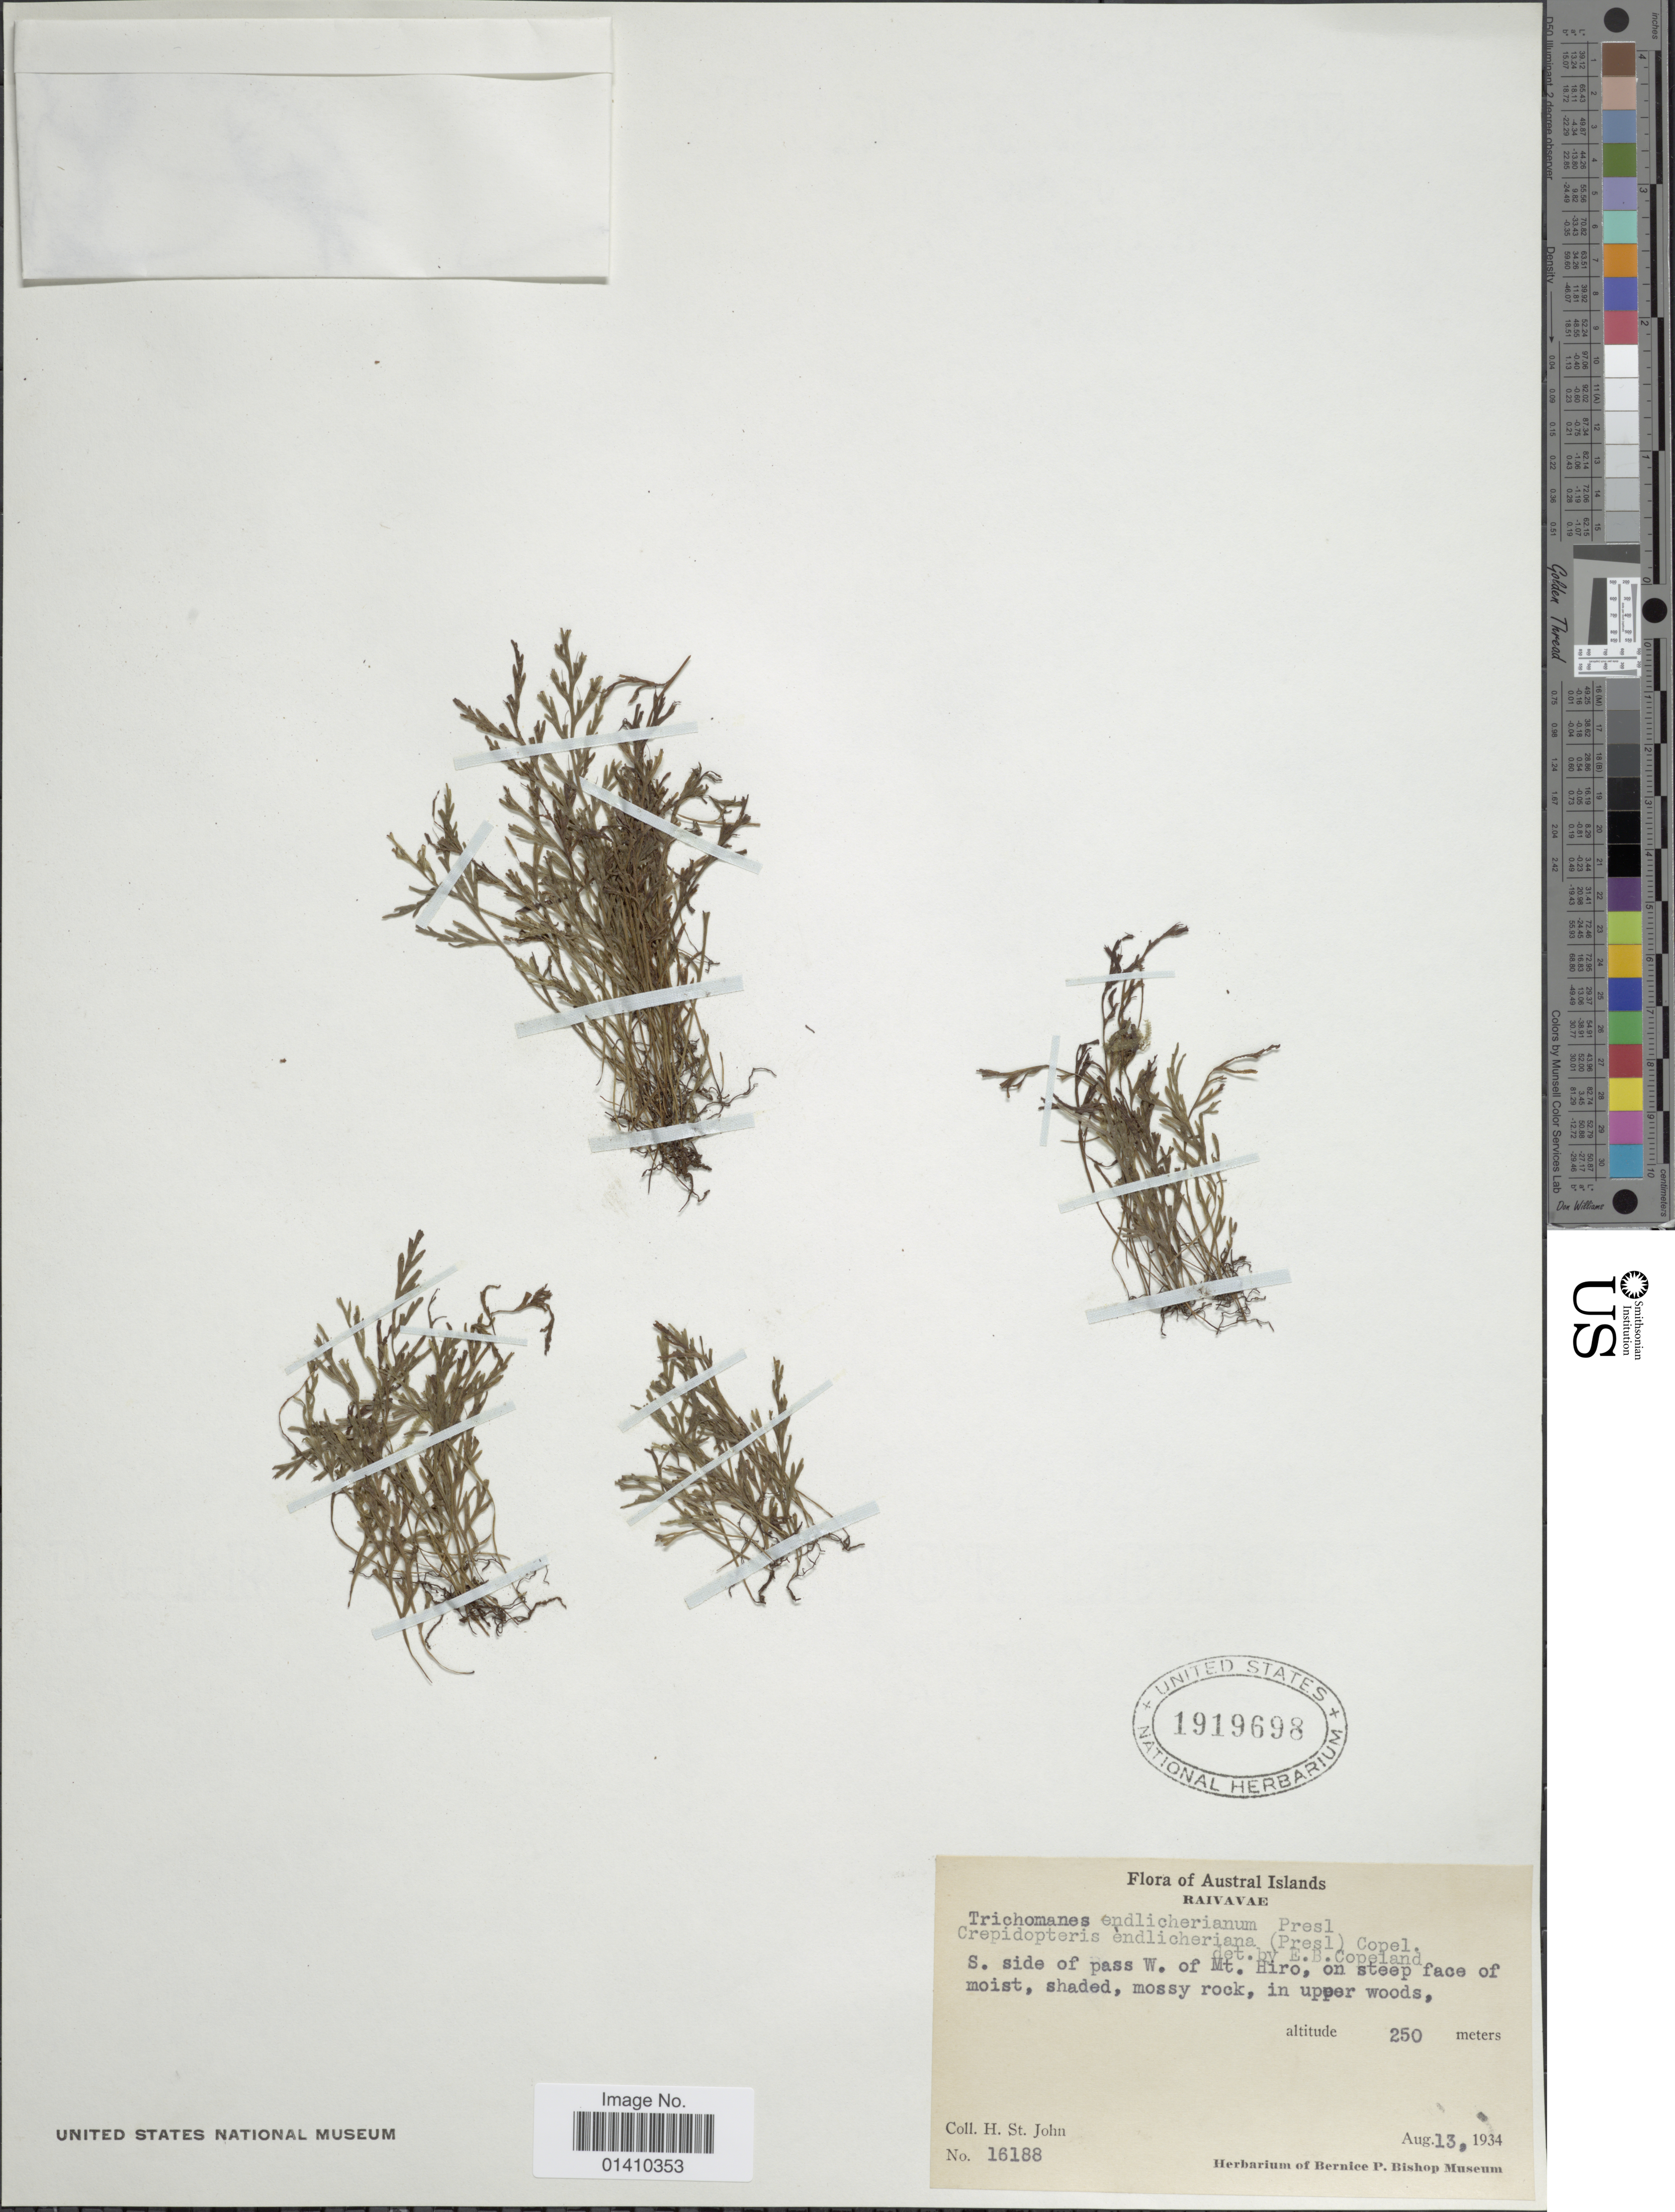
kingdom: Plantae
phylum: Tracheophyta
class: Polypodiopsida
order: Hymenophyllales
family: Hymenophyllaceae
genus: Polyphlebium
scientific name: Polyphlebium endlicherianum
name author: (C. Presl) Ebihara & K. Iwats.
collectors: H. St. John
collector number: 16188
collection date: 1934-08-13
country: French Polynesia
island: Raivavae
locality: Raivavae. S. side of pass W. of Mt. Hiro, Austral Islands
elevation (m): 250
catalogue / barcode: US 1919698